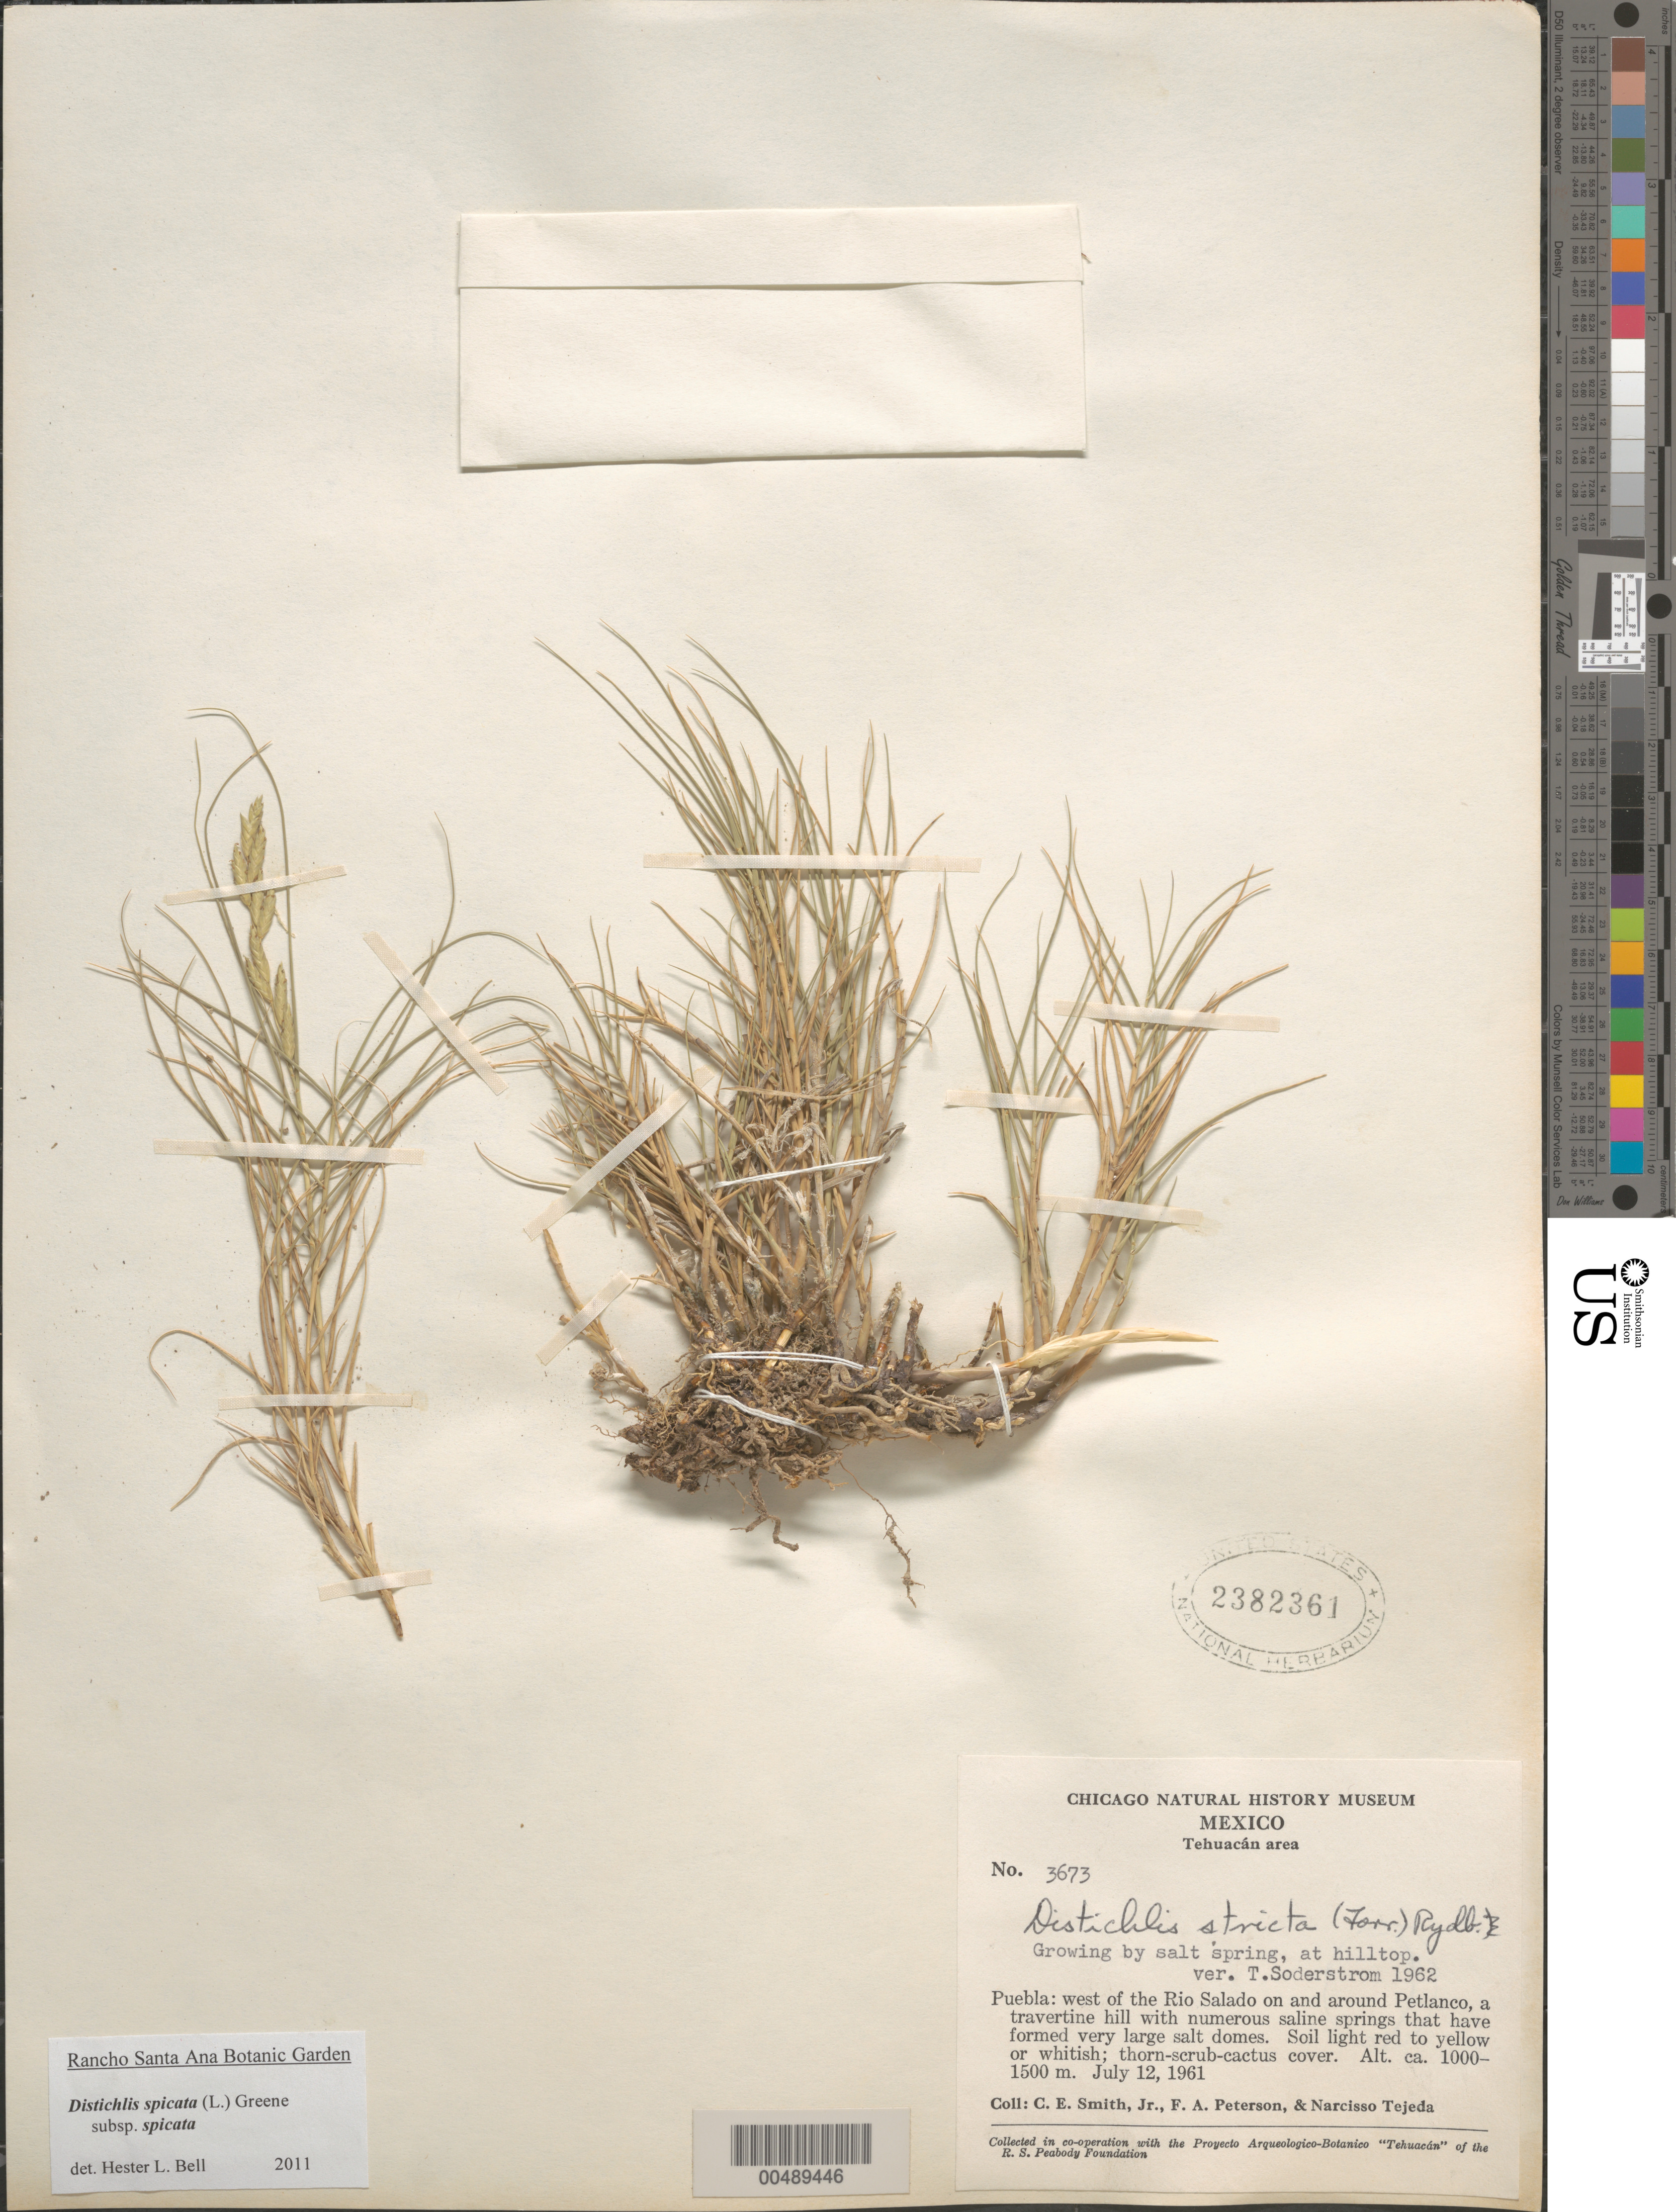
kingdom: Plantae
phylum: Tracheophyta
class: Liliopsida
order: Poales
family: Poaceae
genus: Distichlis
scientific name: Distichlis spicata subsp. spicata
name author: (L.) Greene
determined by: Bell, H. L.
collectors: C. E. Smith Jr., F. A. Peterson & N. Tejeda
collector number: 3673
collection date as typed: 12 Jul 1961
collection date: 1961-07-12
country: Mexico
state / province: Puebla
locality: W of the Rio Salado on and around Petlanco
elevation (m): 1000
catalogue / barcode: US 2382361